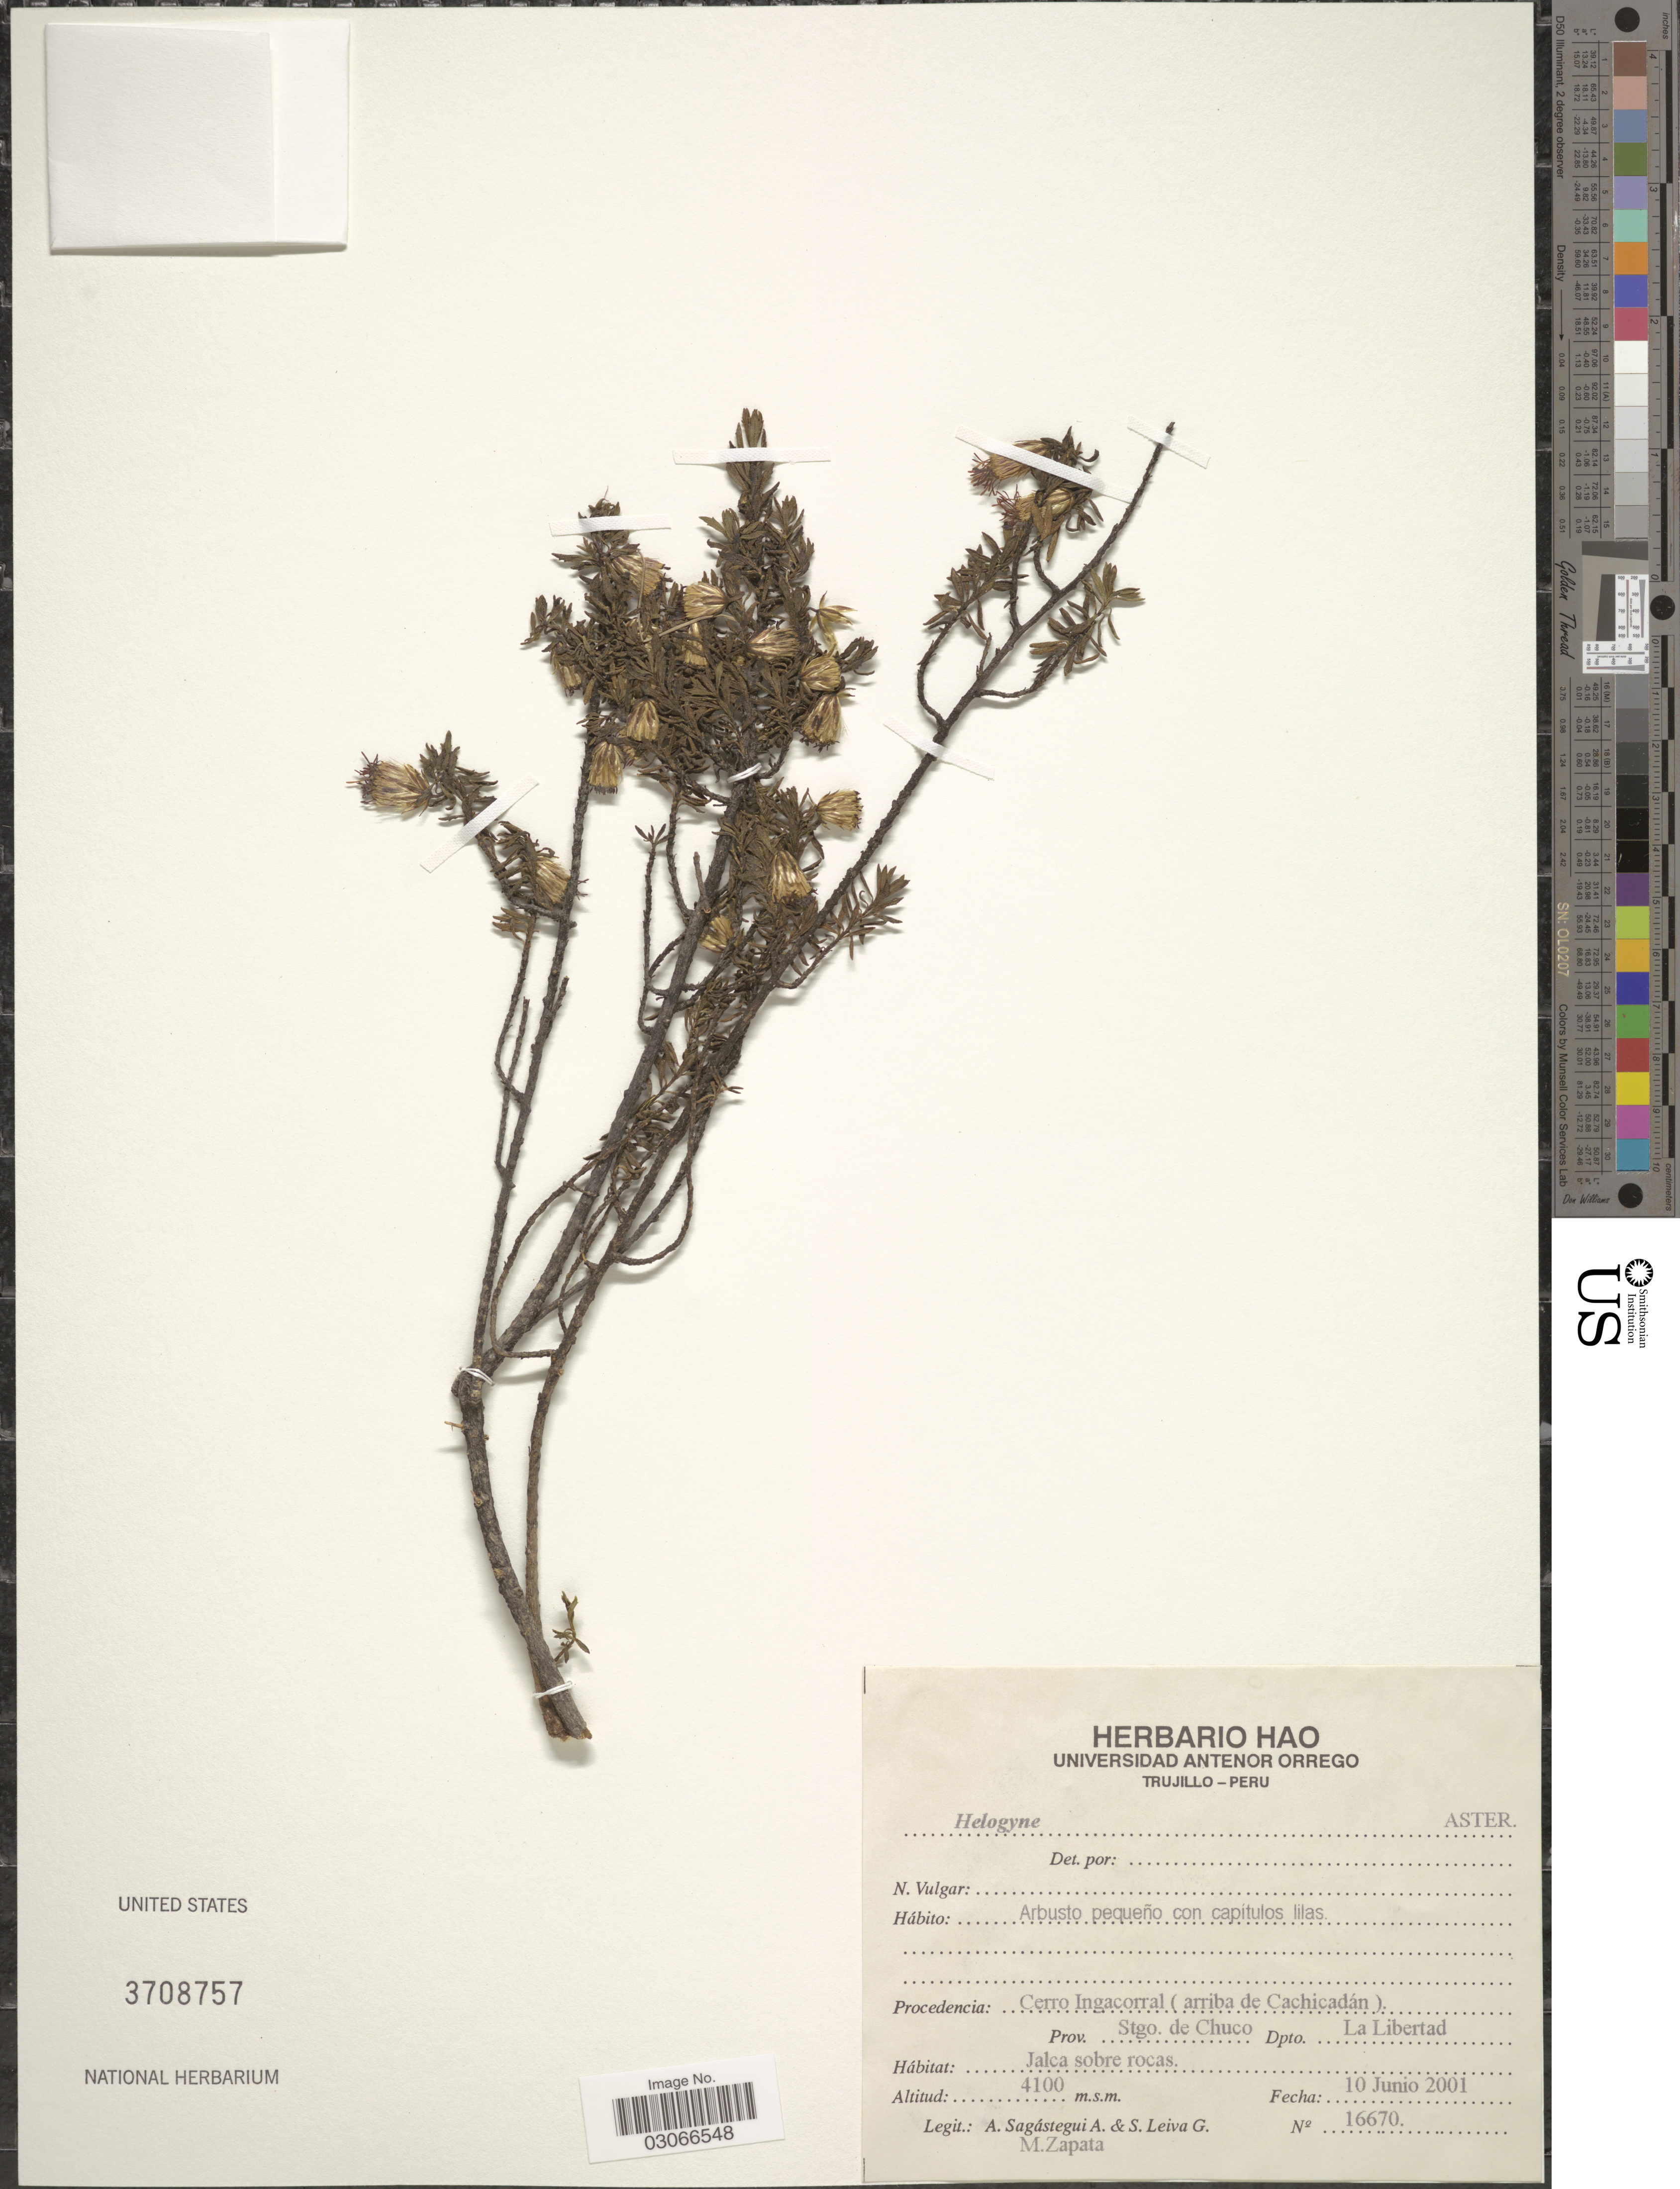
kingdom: Plantae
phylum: Tracheophyta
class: Magnoliopsida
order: Asterales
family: Asteraceae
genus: Helogyne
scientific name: Helogyne sp.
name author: Nutt.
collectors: A. Sagástegui A., S. Leiva G. & M. Zapata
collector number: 16670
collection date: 2001-06-10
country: Peru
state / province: La Libertad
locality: Procedencia Cerro Ingacorral (arriba de Cachicadán) Prov. Stgo. de Chuco Dpto. La Libertad.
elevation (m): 4100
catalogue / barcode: US 3708757